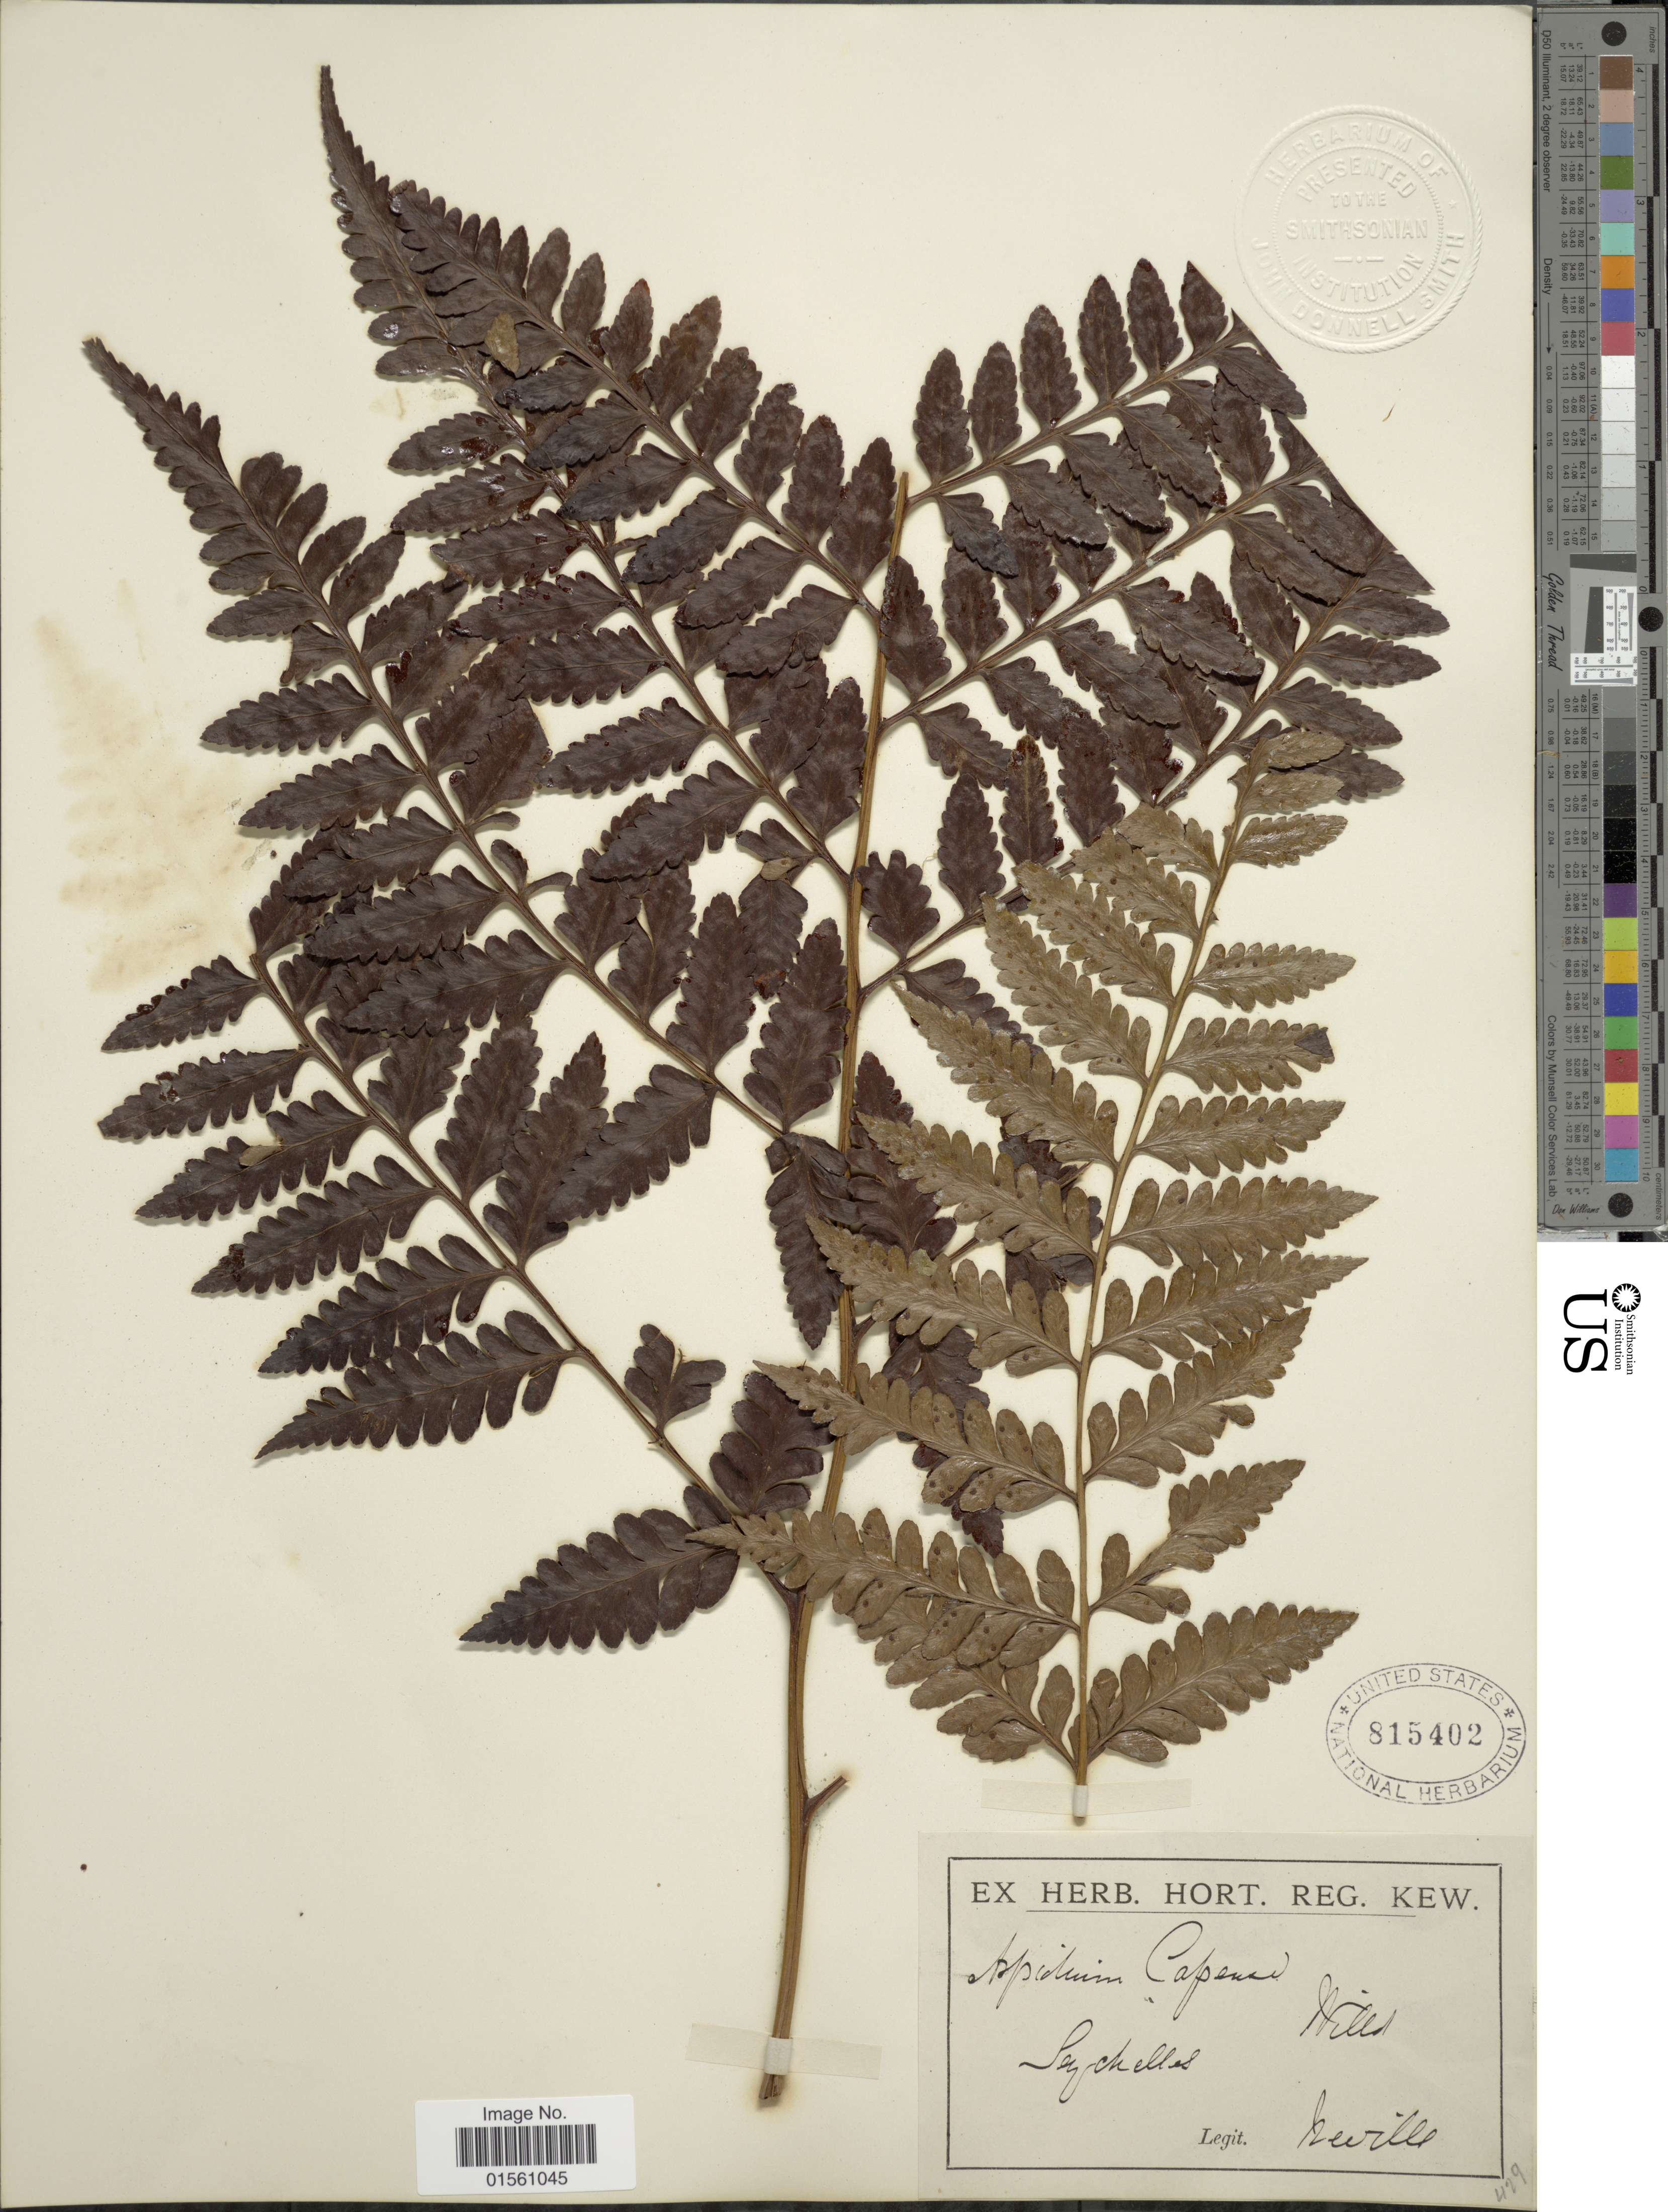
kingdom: Plantae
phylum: Tracheophyta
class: Polypodiopsida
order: Polypodiales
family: Dryopteridaceae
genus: Rumohra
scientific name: Rumohra adiantiformis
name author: (G. Forst.) Ching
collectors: Neville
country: Seychelles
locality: Seychelles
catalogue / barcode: US 815402